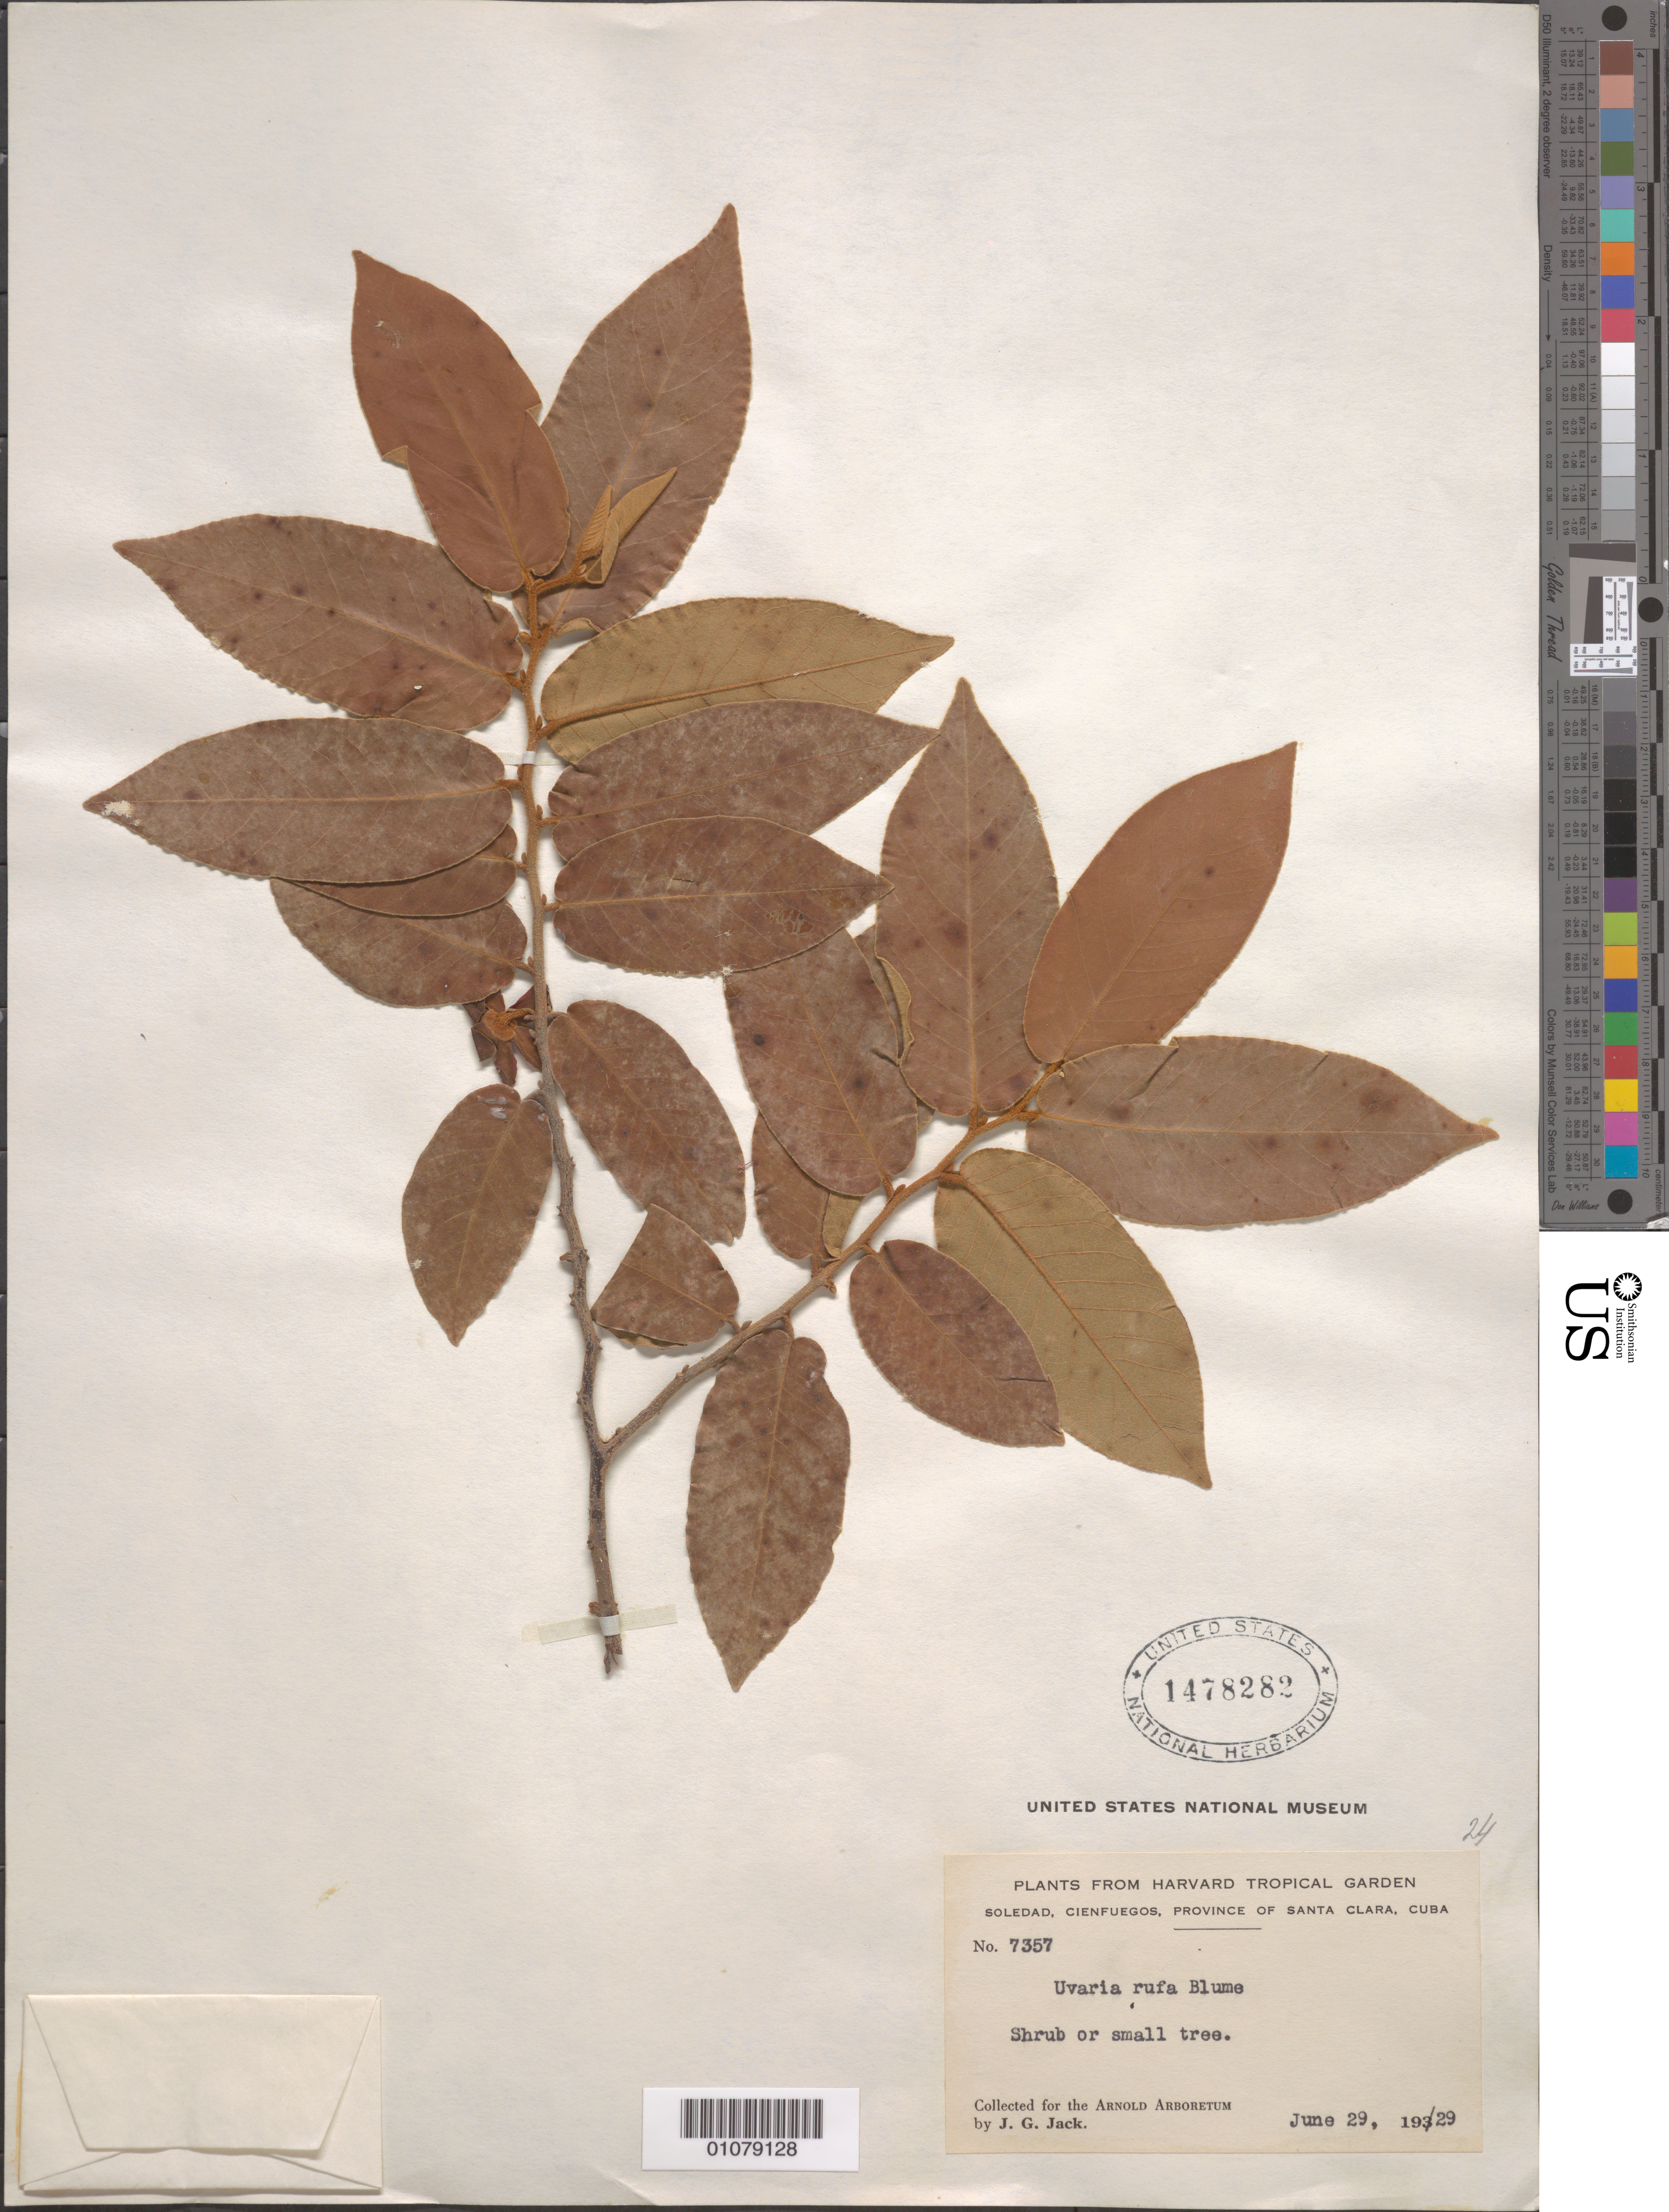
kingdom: Plantae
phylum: Tracheophyta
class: Magnoliopsida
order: Magnoliales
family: Annonaceae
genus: Uvaria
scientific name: Uvaria rufa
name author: Blume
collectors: J. G. Jack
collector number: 7357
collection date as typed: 29 Jun 1929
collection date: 1929-06-29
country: Cuba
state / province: Cienfuegos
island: Cuba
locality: Soledad, Cienfuegos, Province of Santa Clara, Cuba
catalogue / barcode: US 1478282